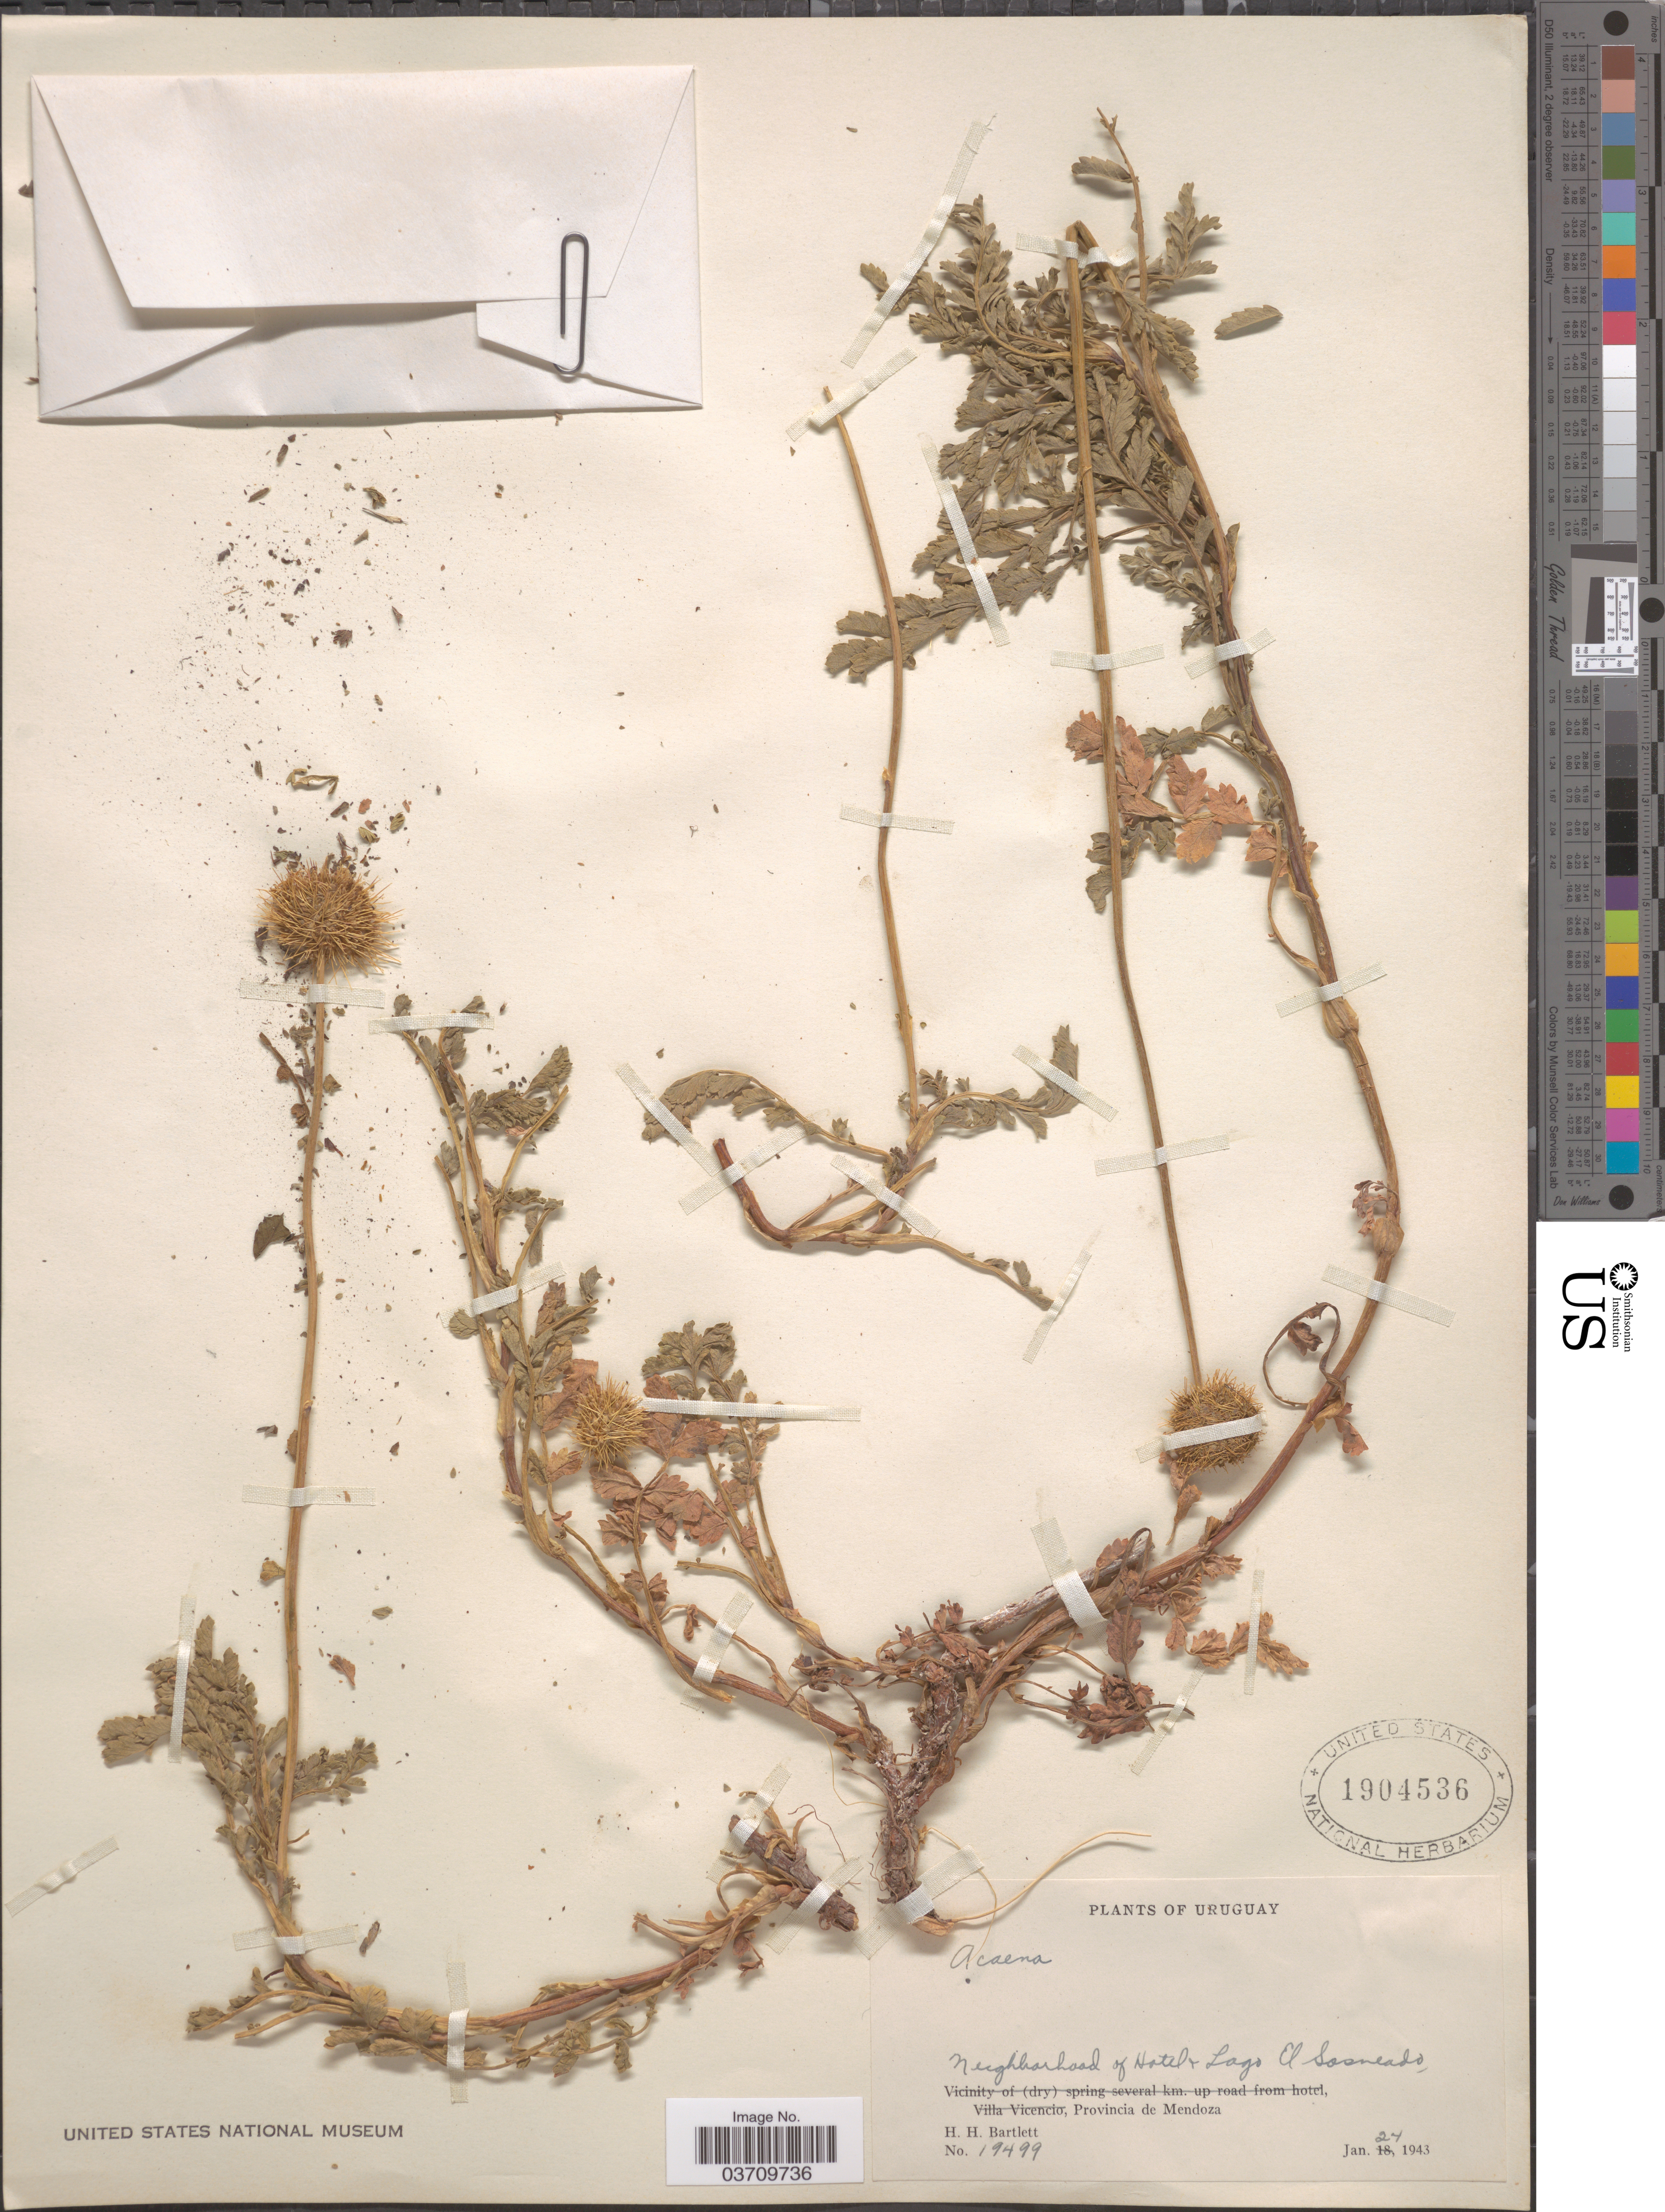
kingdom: Plantae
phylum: Tracheophyta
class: Magnoliopsida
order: Rosales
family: Rosaceae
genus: Acaena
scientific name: Acaena sp.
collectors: H. H. Bartlett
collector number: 19499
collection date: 1943-01-24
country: Uruguay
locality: Neighborhood of Hotel & Lago El Sosneado, Provincia de Mendoza.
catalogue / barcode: US 1904536